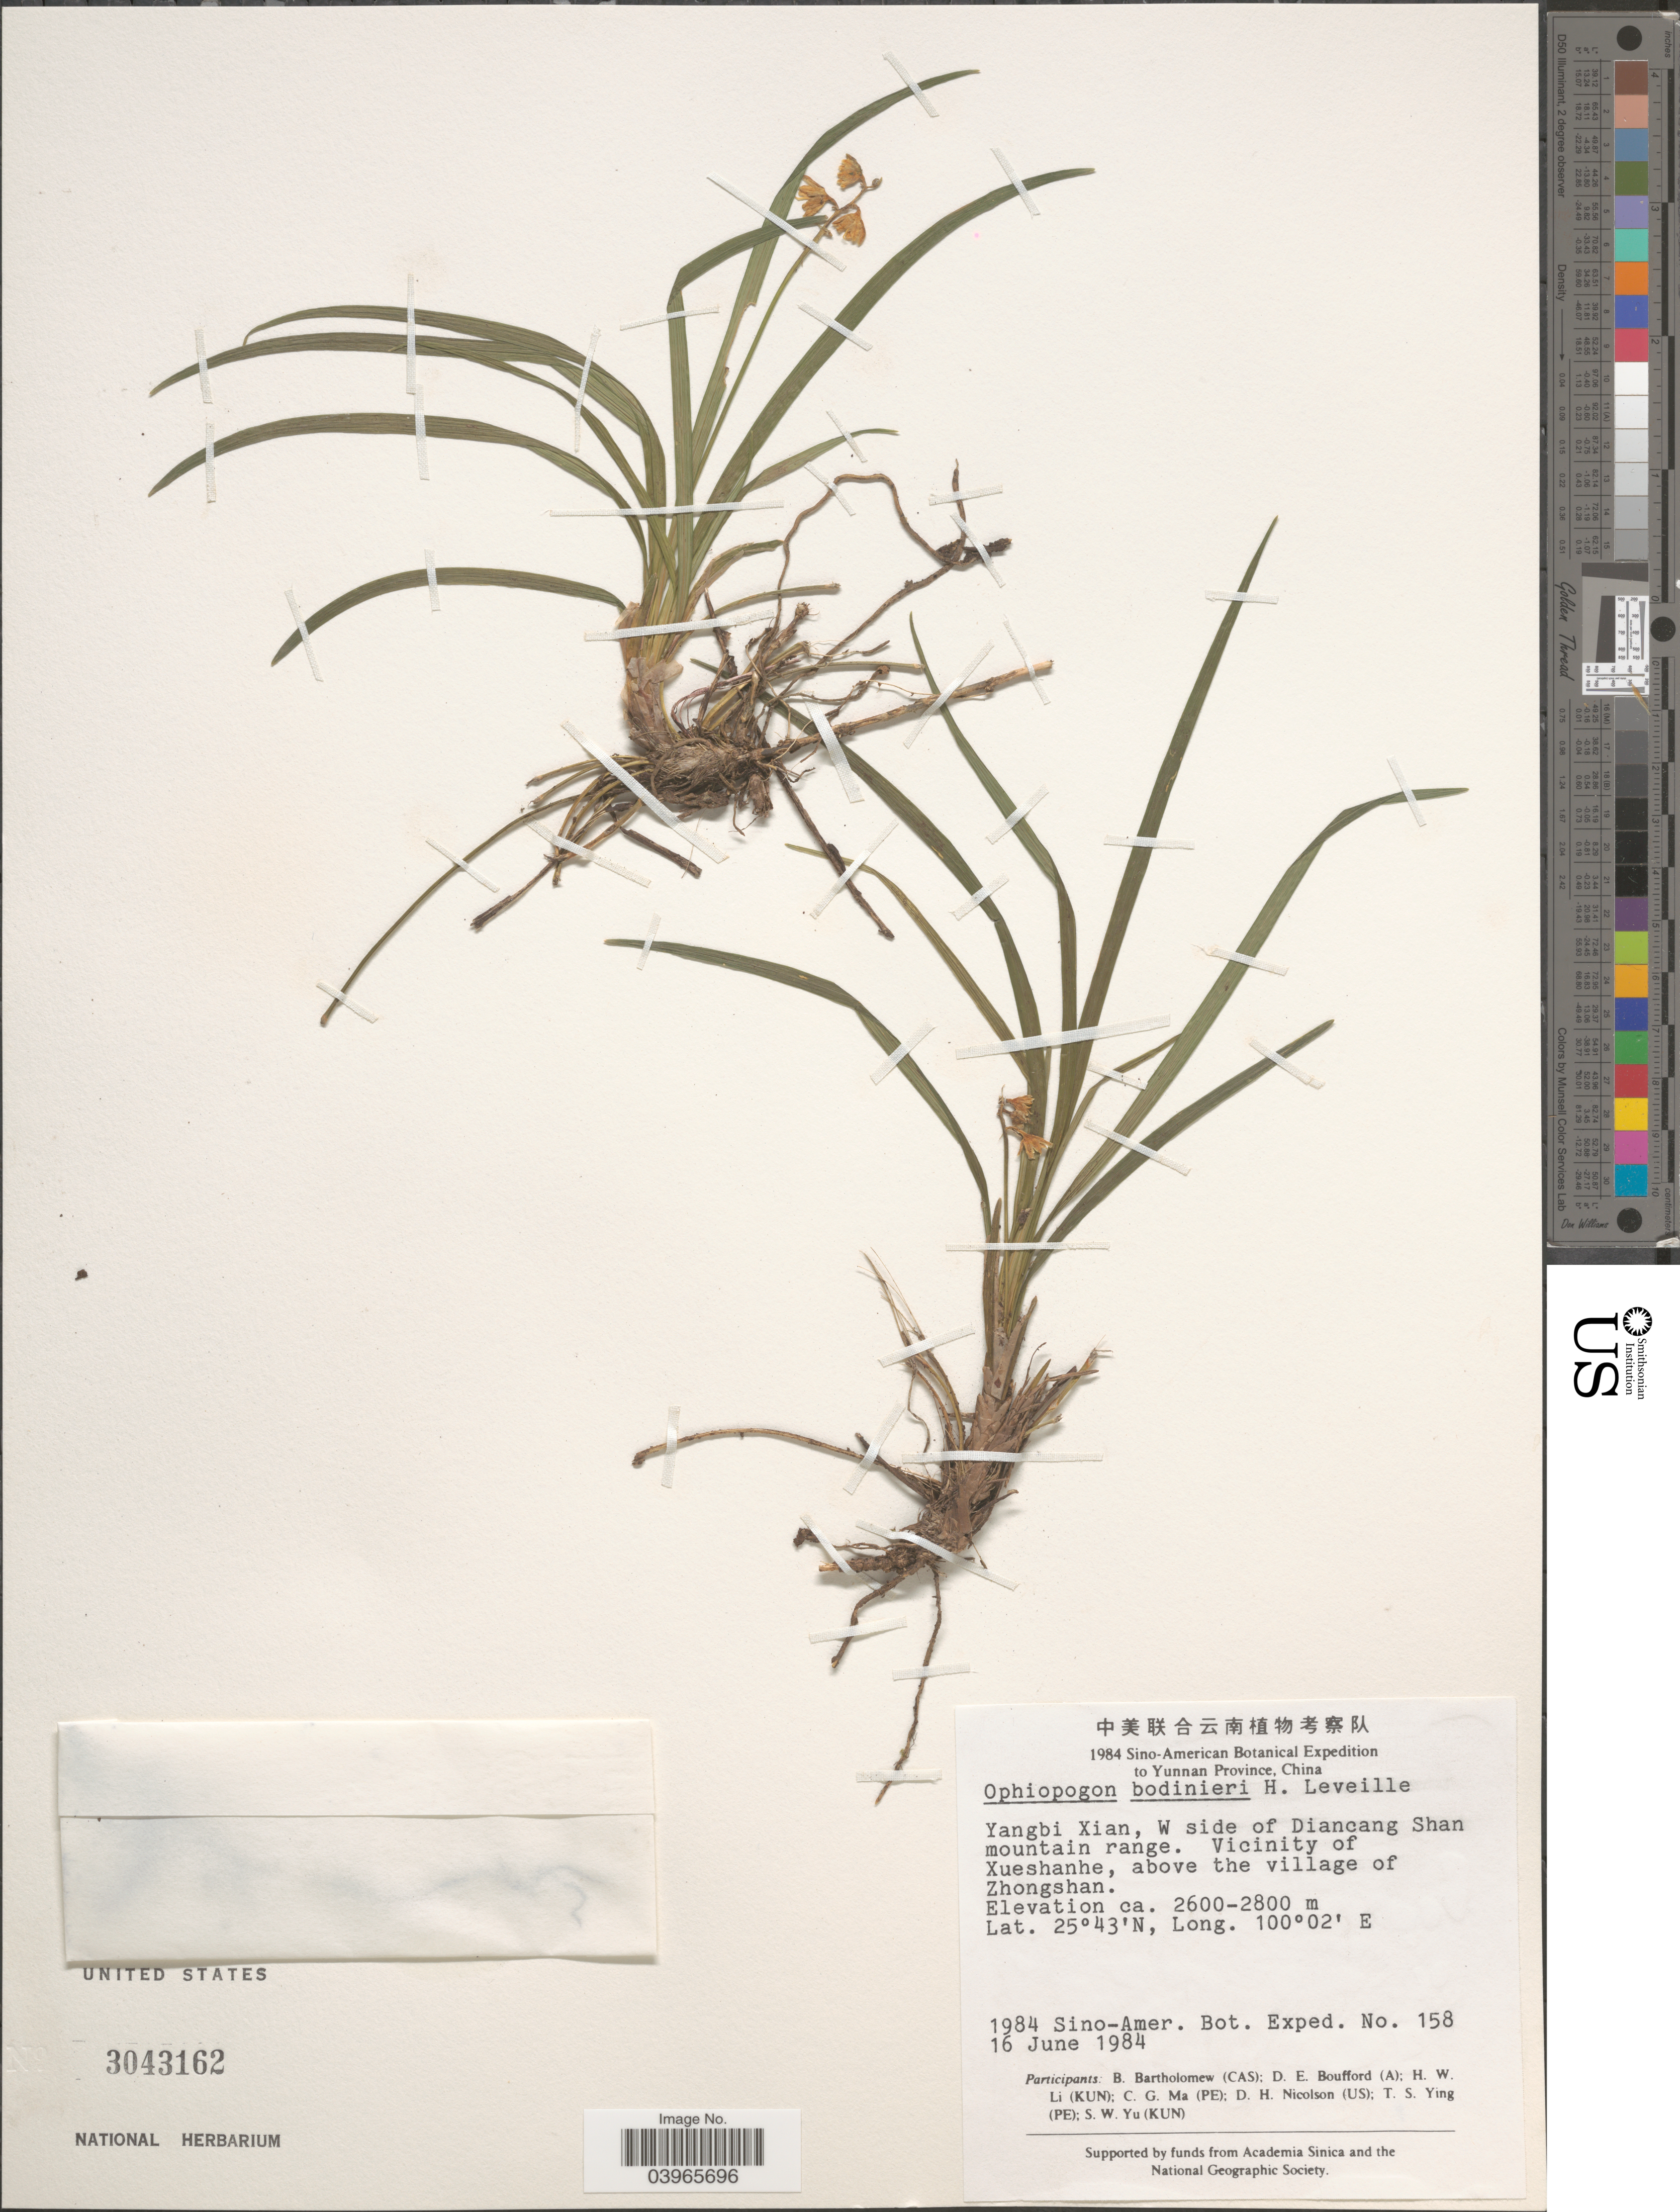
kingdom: Plantae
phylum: Tracheophyta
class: Liliopsida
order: Asparagales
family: Asparagaceae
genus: Ophiopogon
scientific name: Ophiopogon bodinieri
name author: H. Lév.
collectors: Sino-Amer. Bot. Exped. 1984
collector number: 158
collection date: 1984-06-16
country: China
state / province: Yunnan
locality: Yangbi Xian, W side of Diancang Shan mountain range. Vicinity of Xueshanhe, above the village of Zhongshan.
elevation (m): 2600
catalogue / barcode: US 3043162